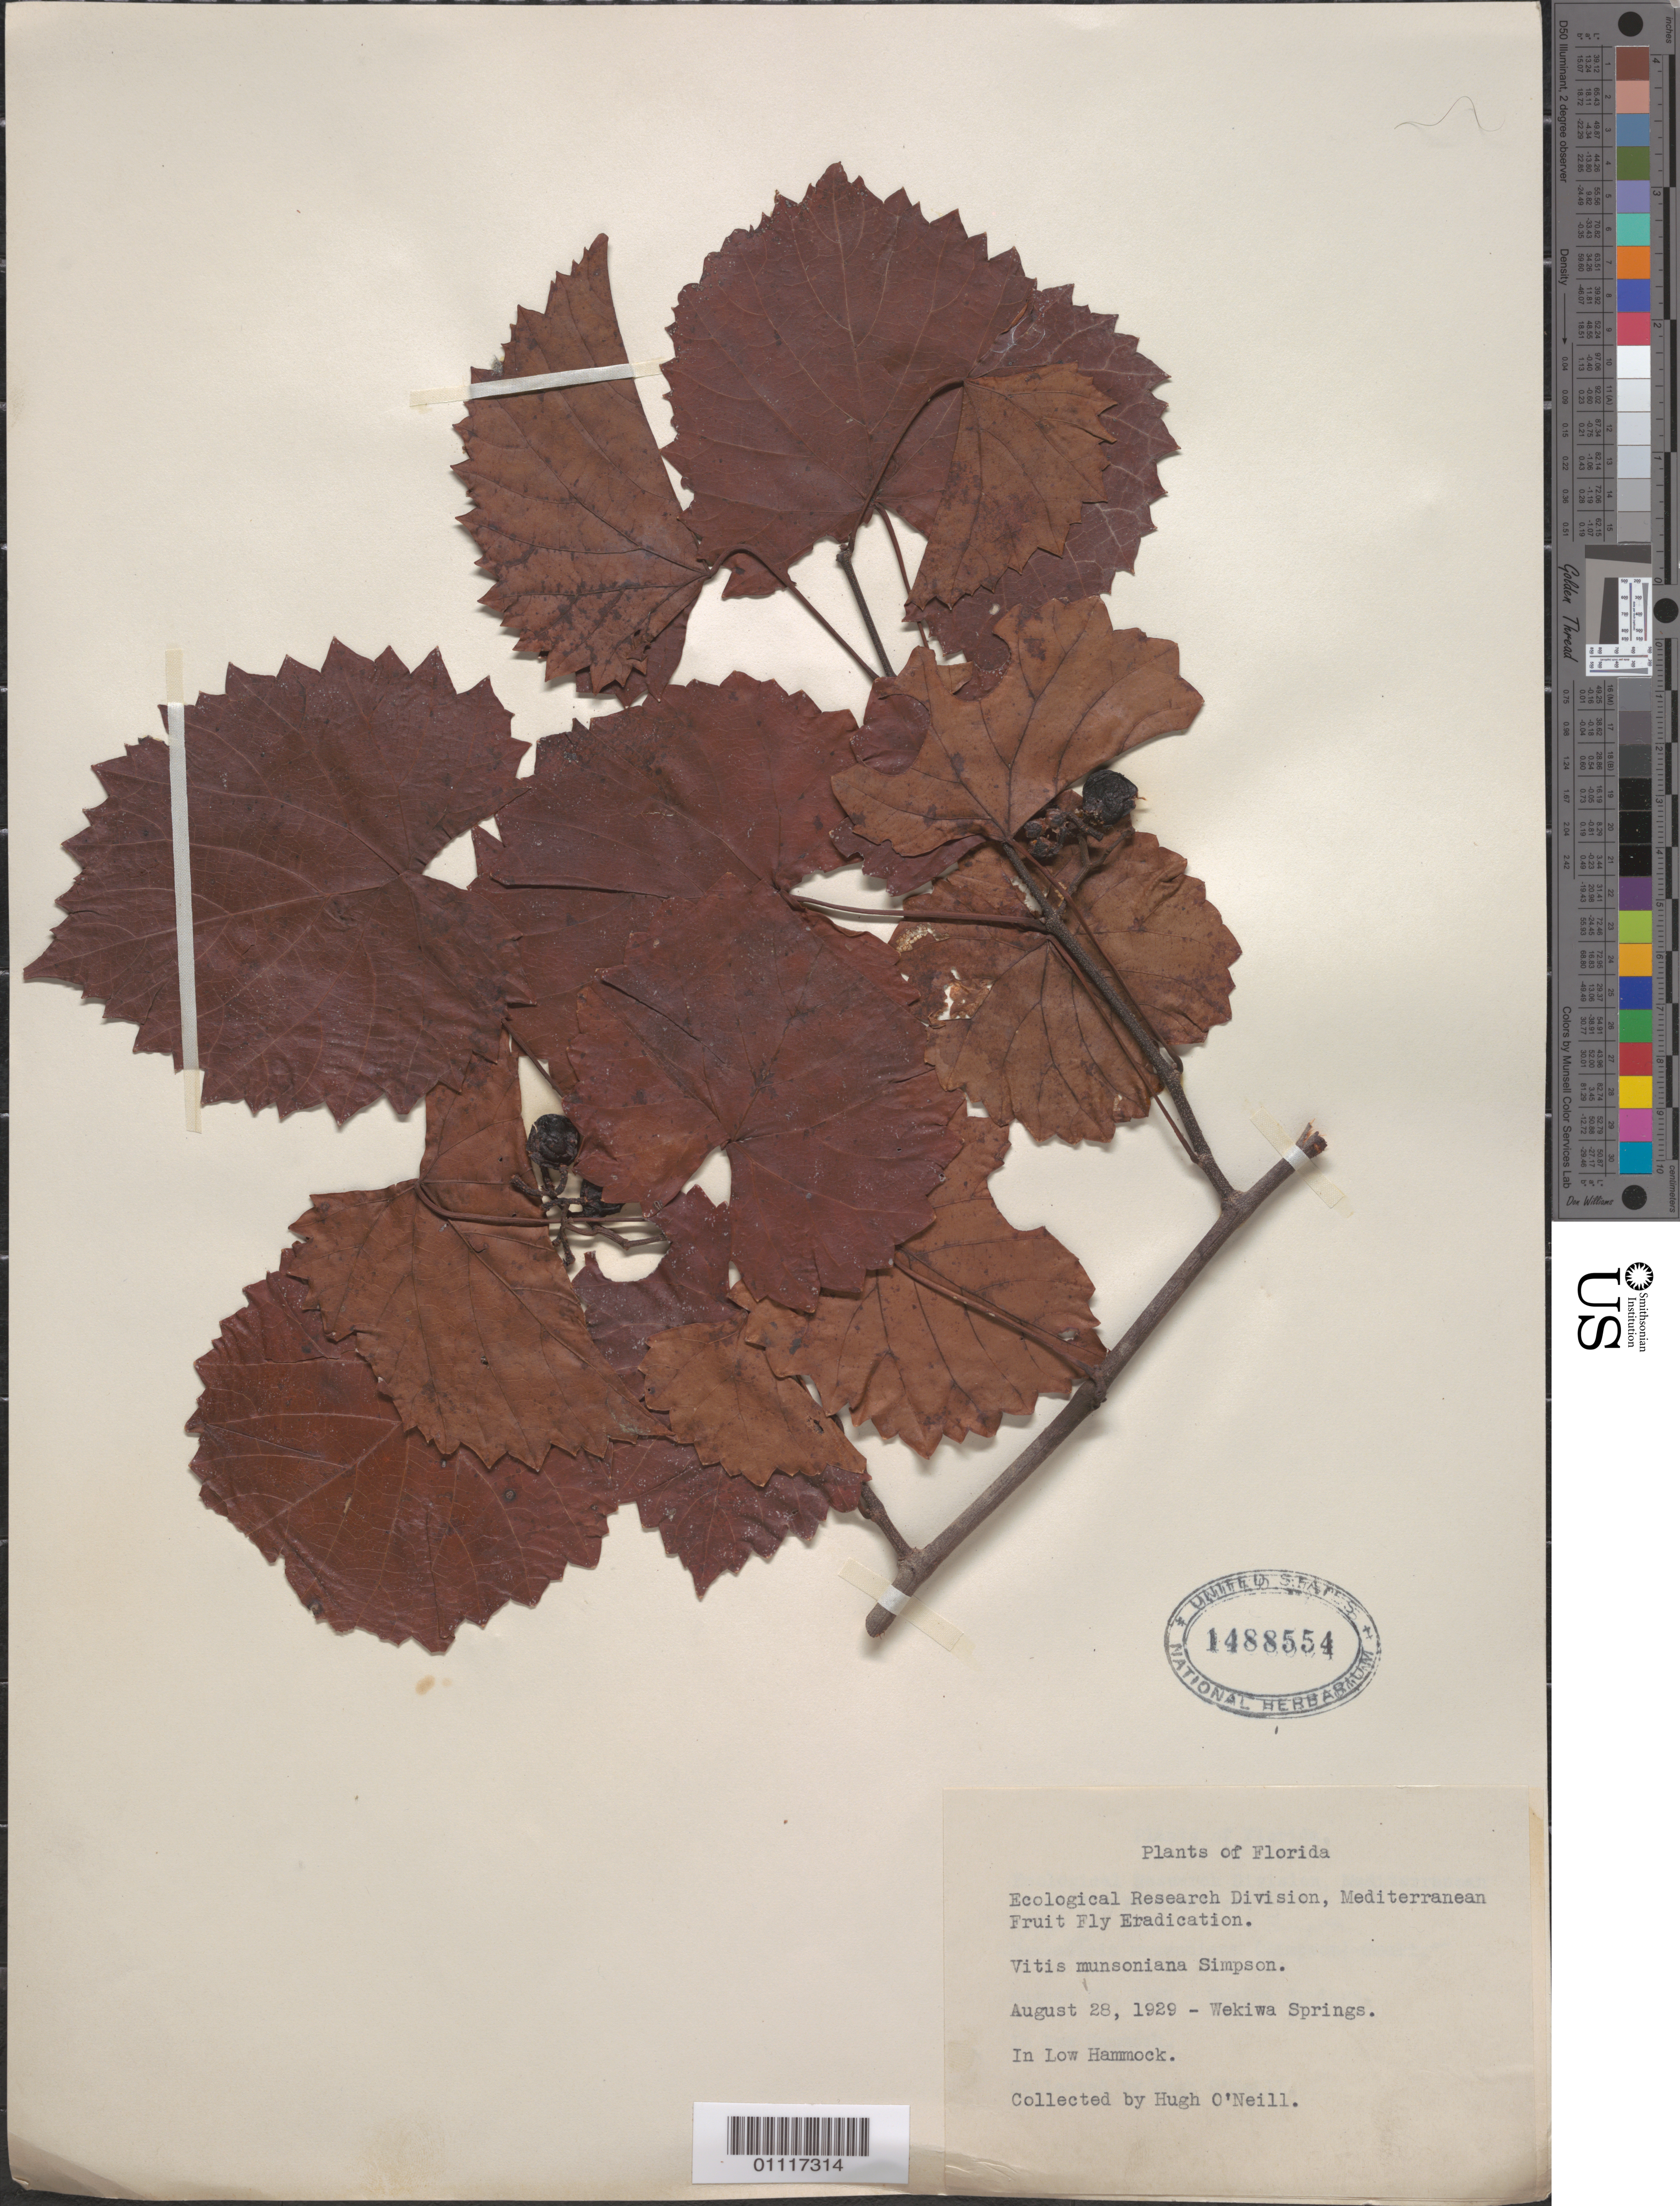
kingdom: Plantae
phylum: Tracheophyta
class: Magnoliopsida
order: Vitales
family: Vitaceae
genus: Vitis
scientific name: Vitis munsoniana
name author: J.H. Simpson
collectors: H. O'Neill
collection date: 1929-08-28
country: United States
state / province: Florida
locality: Wekiwa Springs. In Low Hammock.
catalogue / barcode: US 1488554